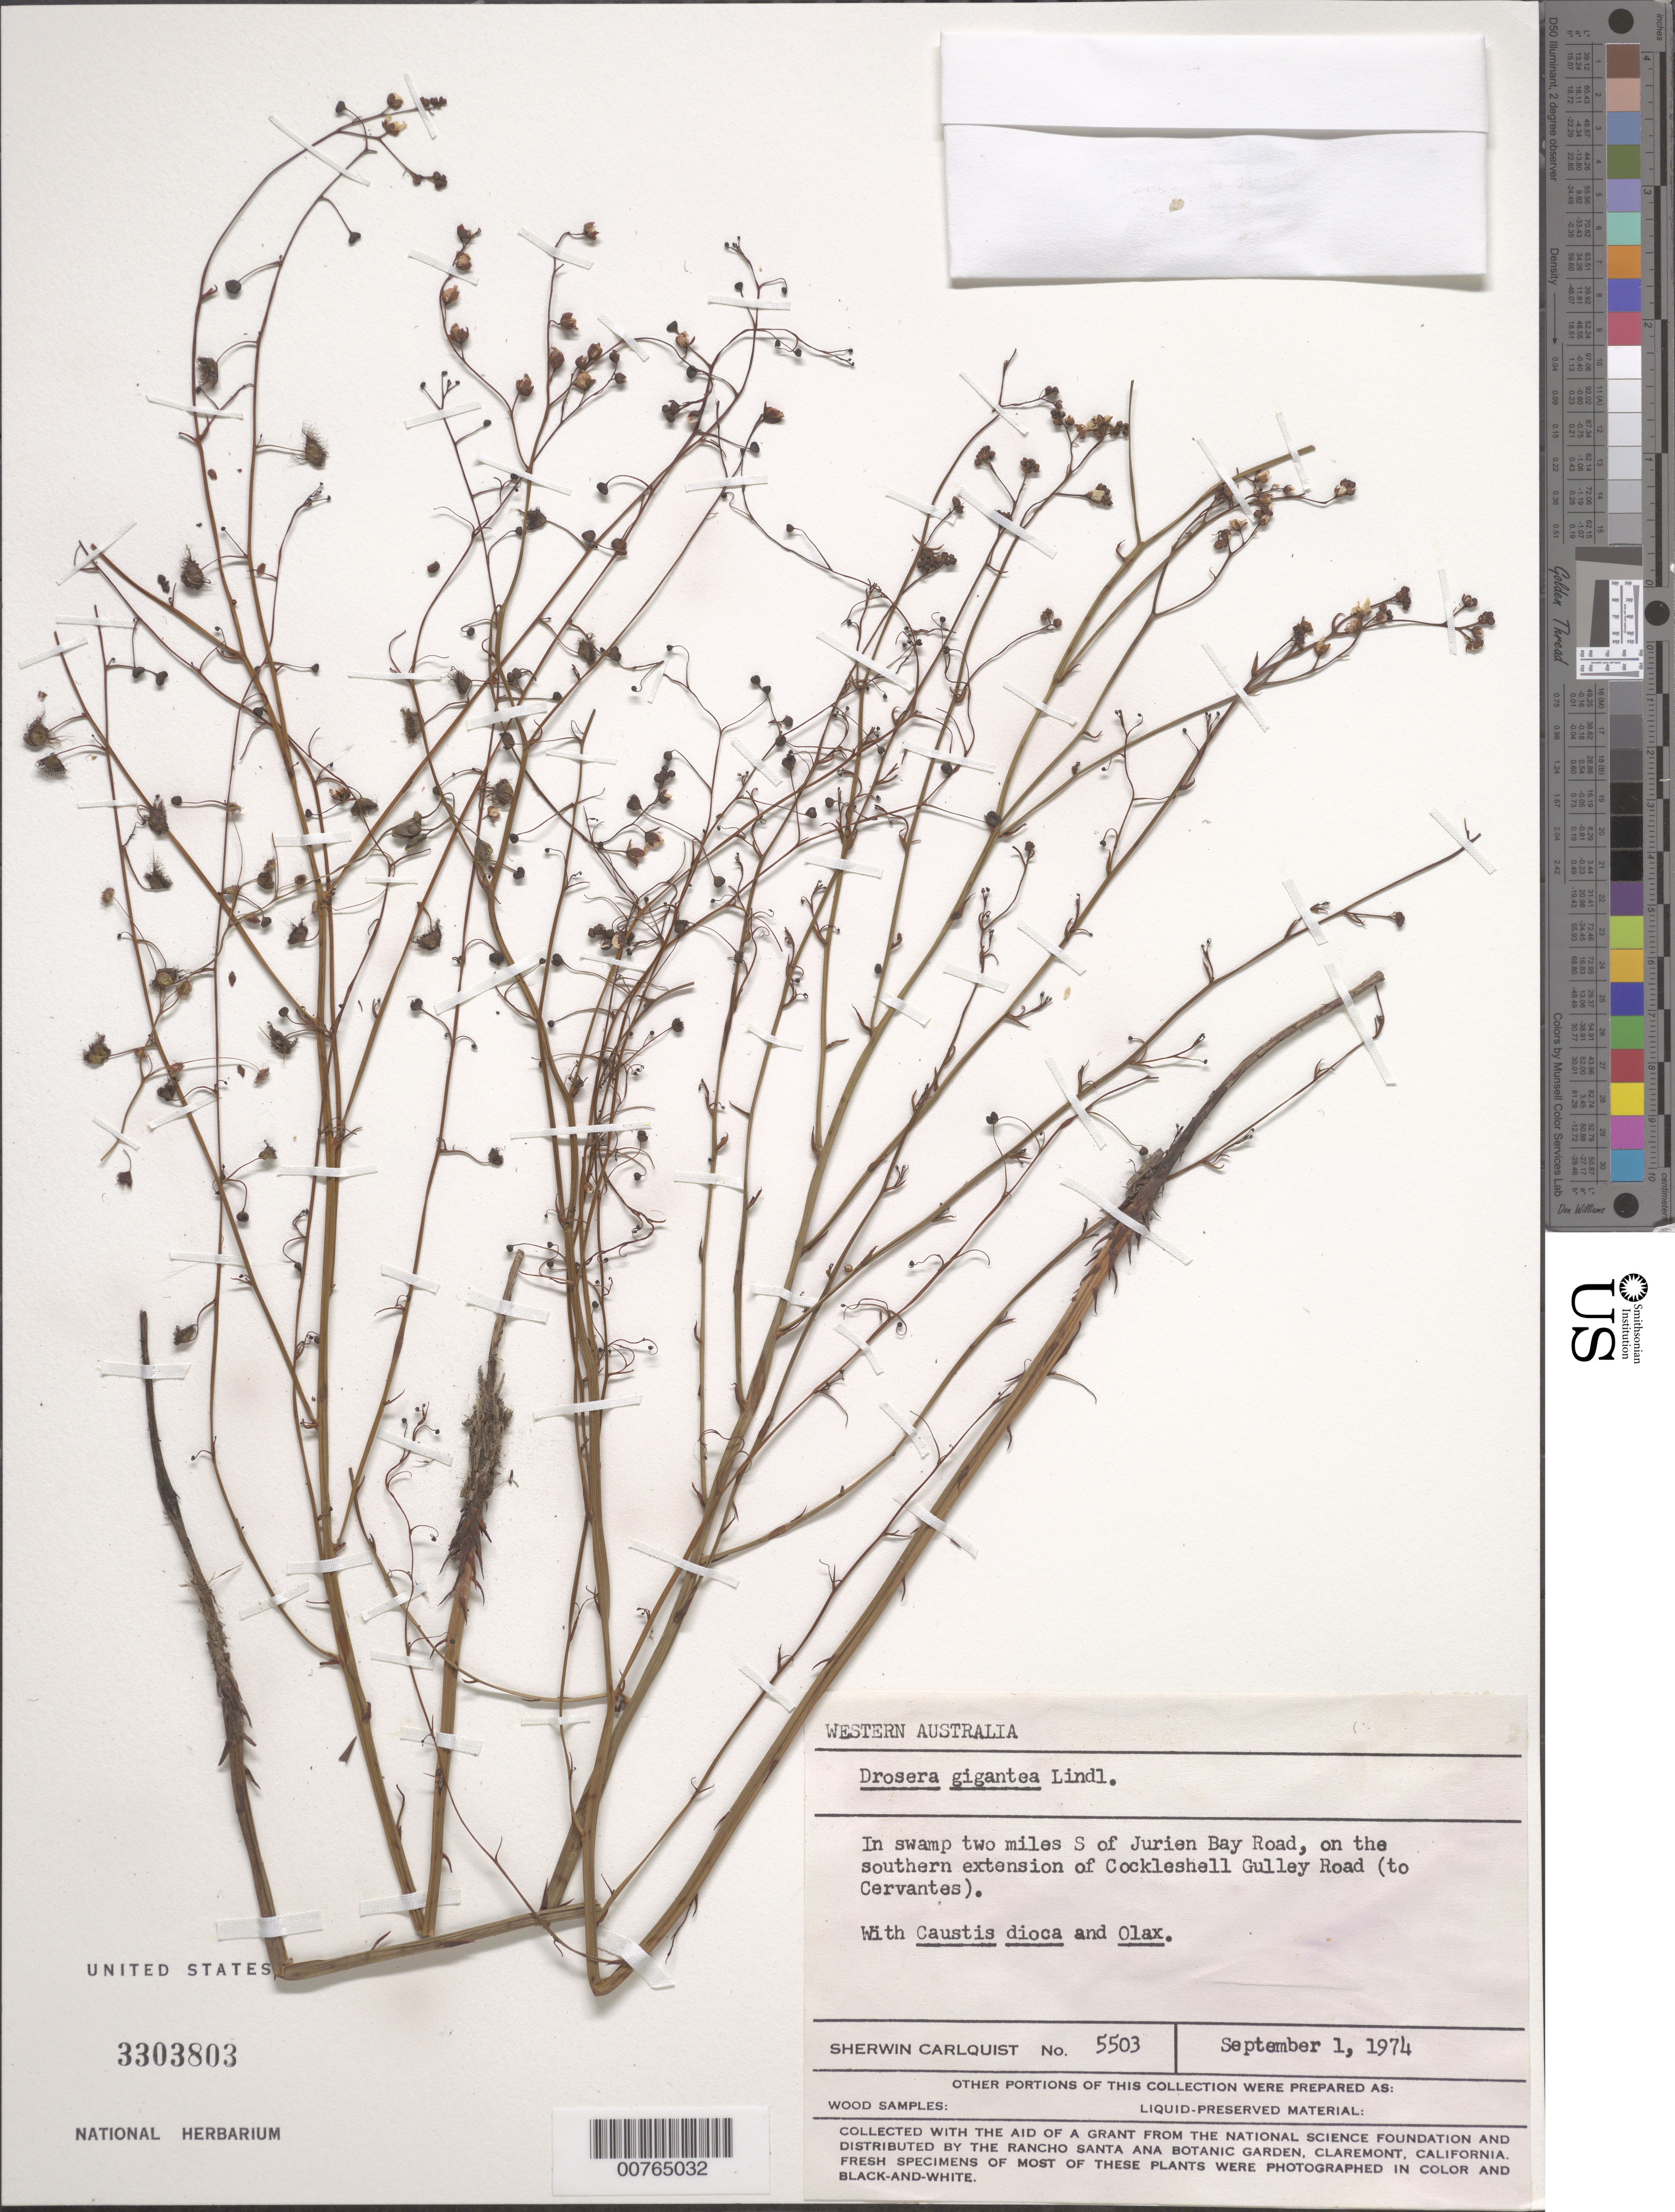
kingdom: Plantae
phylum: Tracheophyta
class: Magnoliopsida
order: Caryophyllales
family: Droseraceae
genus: Drosera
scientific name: Drosera gigantea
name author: Lindl.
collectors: S. Carlquist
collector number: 5503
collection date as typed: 01 Sep 1974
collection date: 1974-09-01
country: Australia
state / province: Western Australia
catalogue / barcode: US 3303803